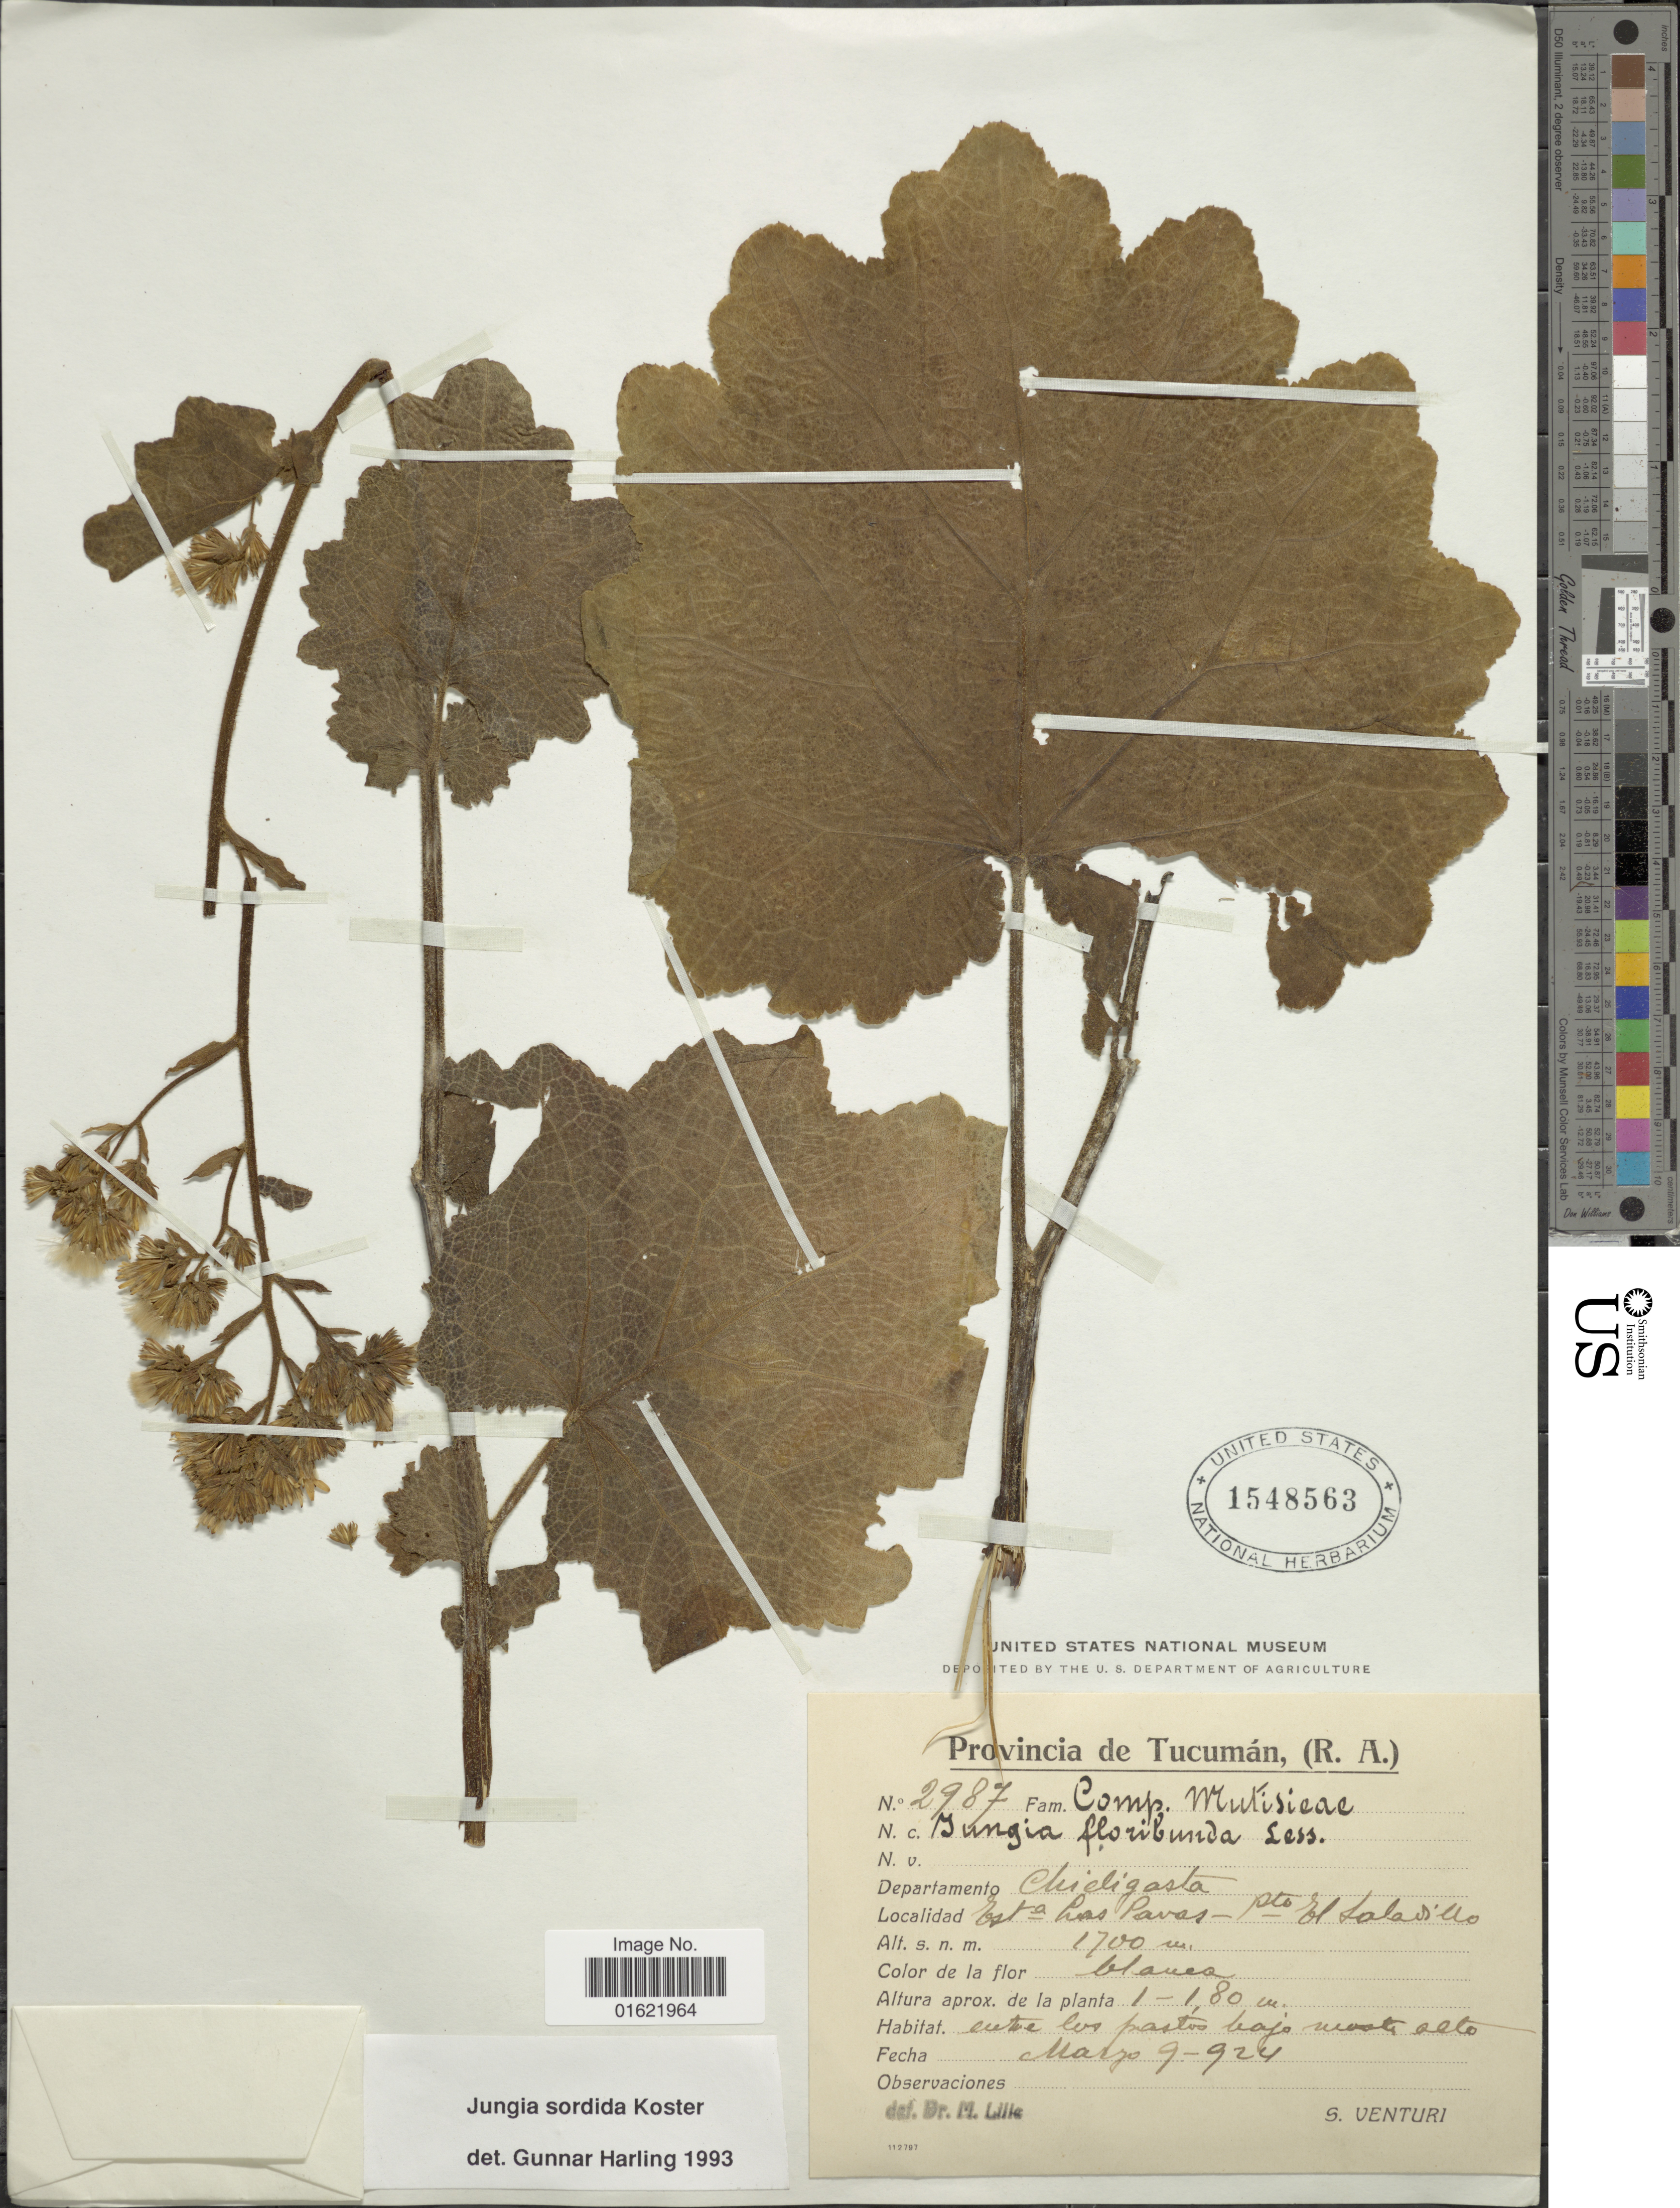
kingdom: Plantae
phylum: Tracheophyta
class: Magnoliopsida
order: Asterales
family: Asteraceae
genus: Jungia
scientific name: Jungia sordida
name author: J. Kost.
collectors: S. Venturi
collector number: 2987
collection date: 1924-03-09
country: Argentina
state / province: Tucuman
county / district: Chicligasta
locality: Est-a Las Pavas - Pto El Saladillo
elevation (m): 1700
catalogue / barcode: US 1548563